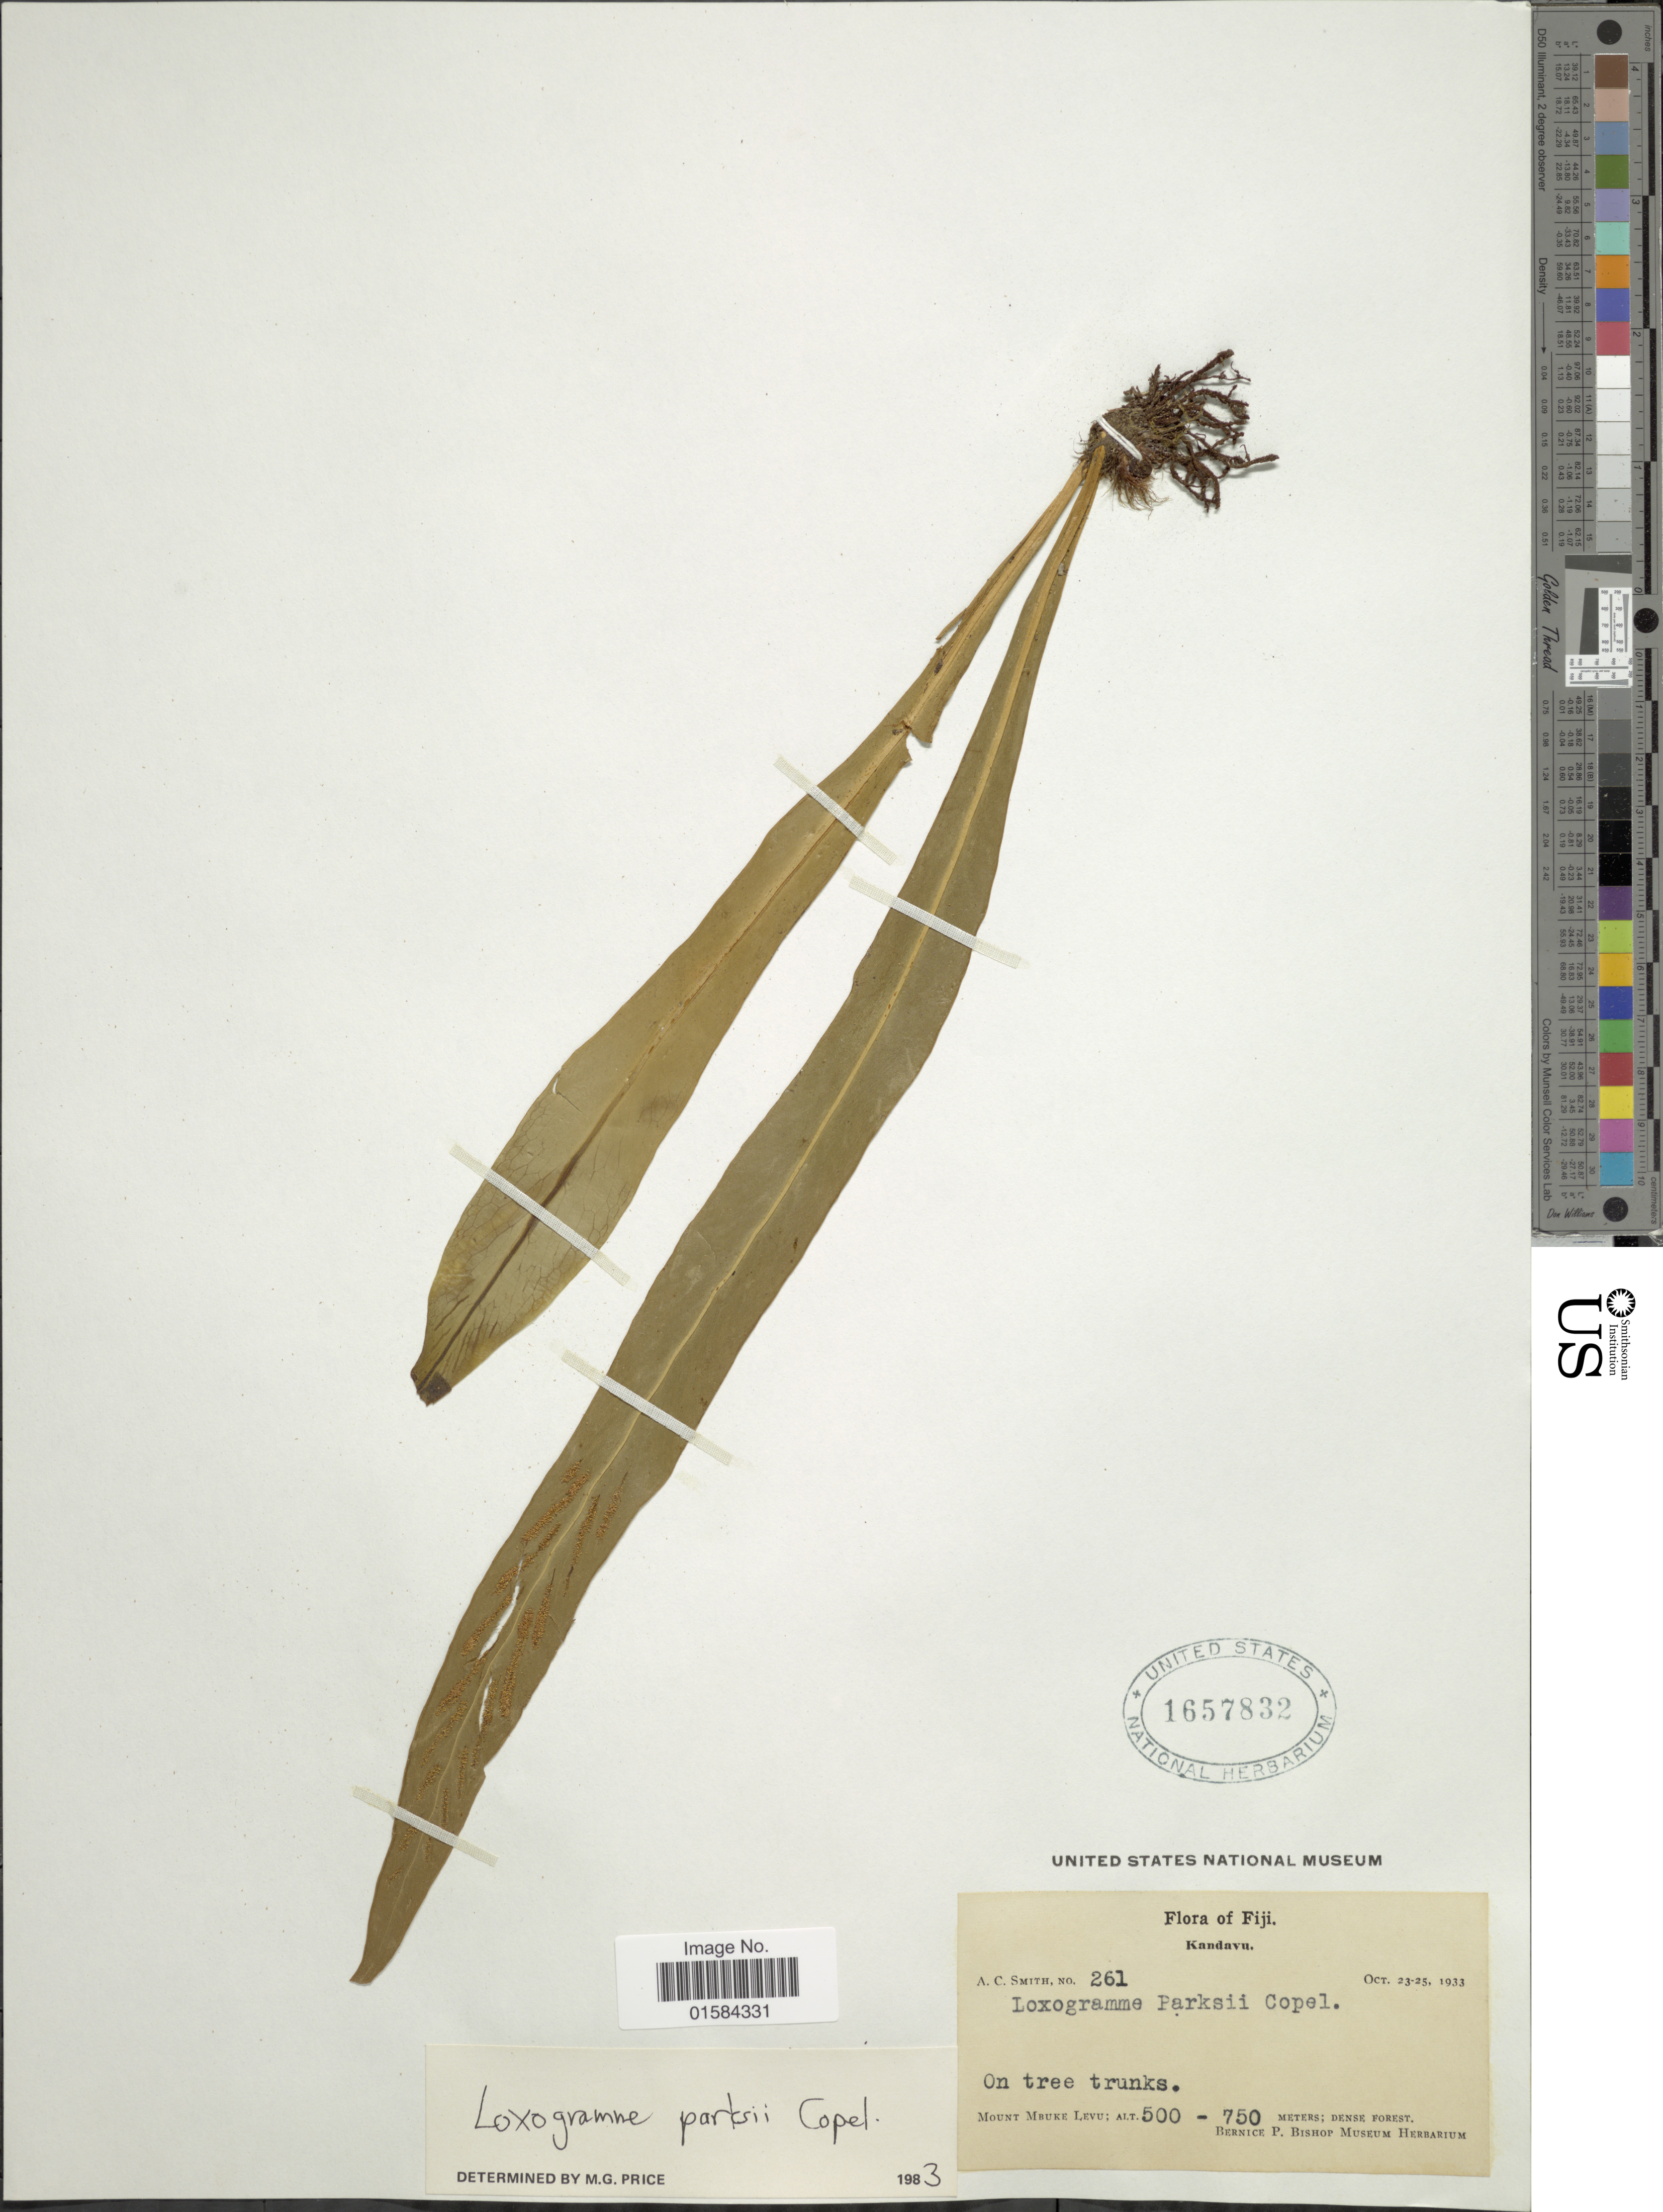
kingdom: Plantae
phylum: Tracheophyta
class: Polypodiopsida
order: Polypodiales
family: Polypodiaceae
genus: Loxogramme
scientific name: Loxogramme parksii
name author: Copel.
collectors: A. C. Smith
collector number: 261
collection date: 1933-10-23/1933-10-25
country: Fiji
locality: Kandavu, Mount Mbuke Levu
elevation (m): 500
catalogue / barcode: US 1657832